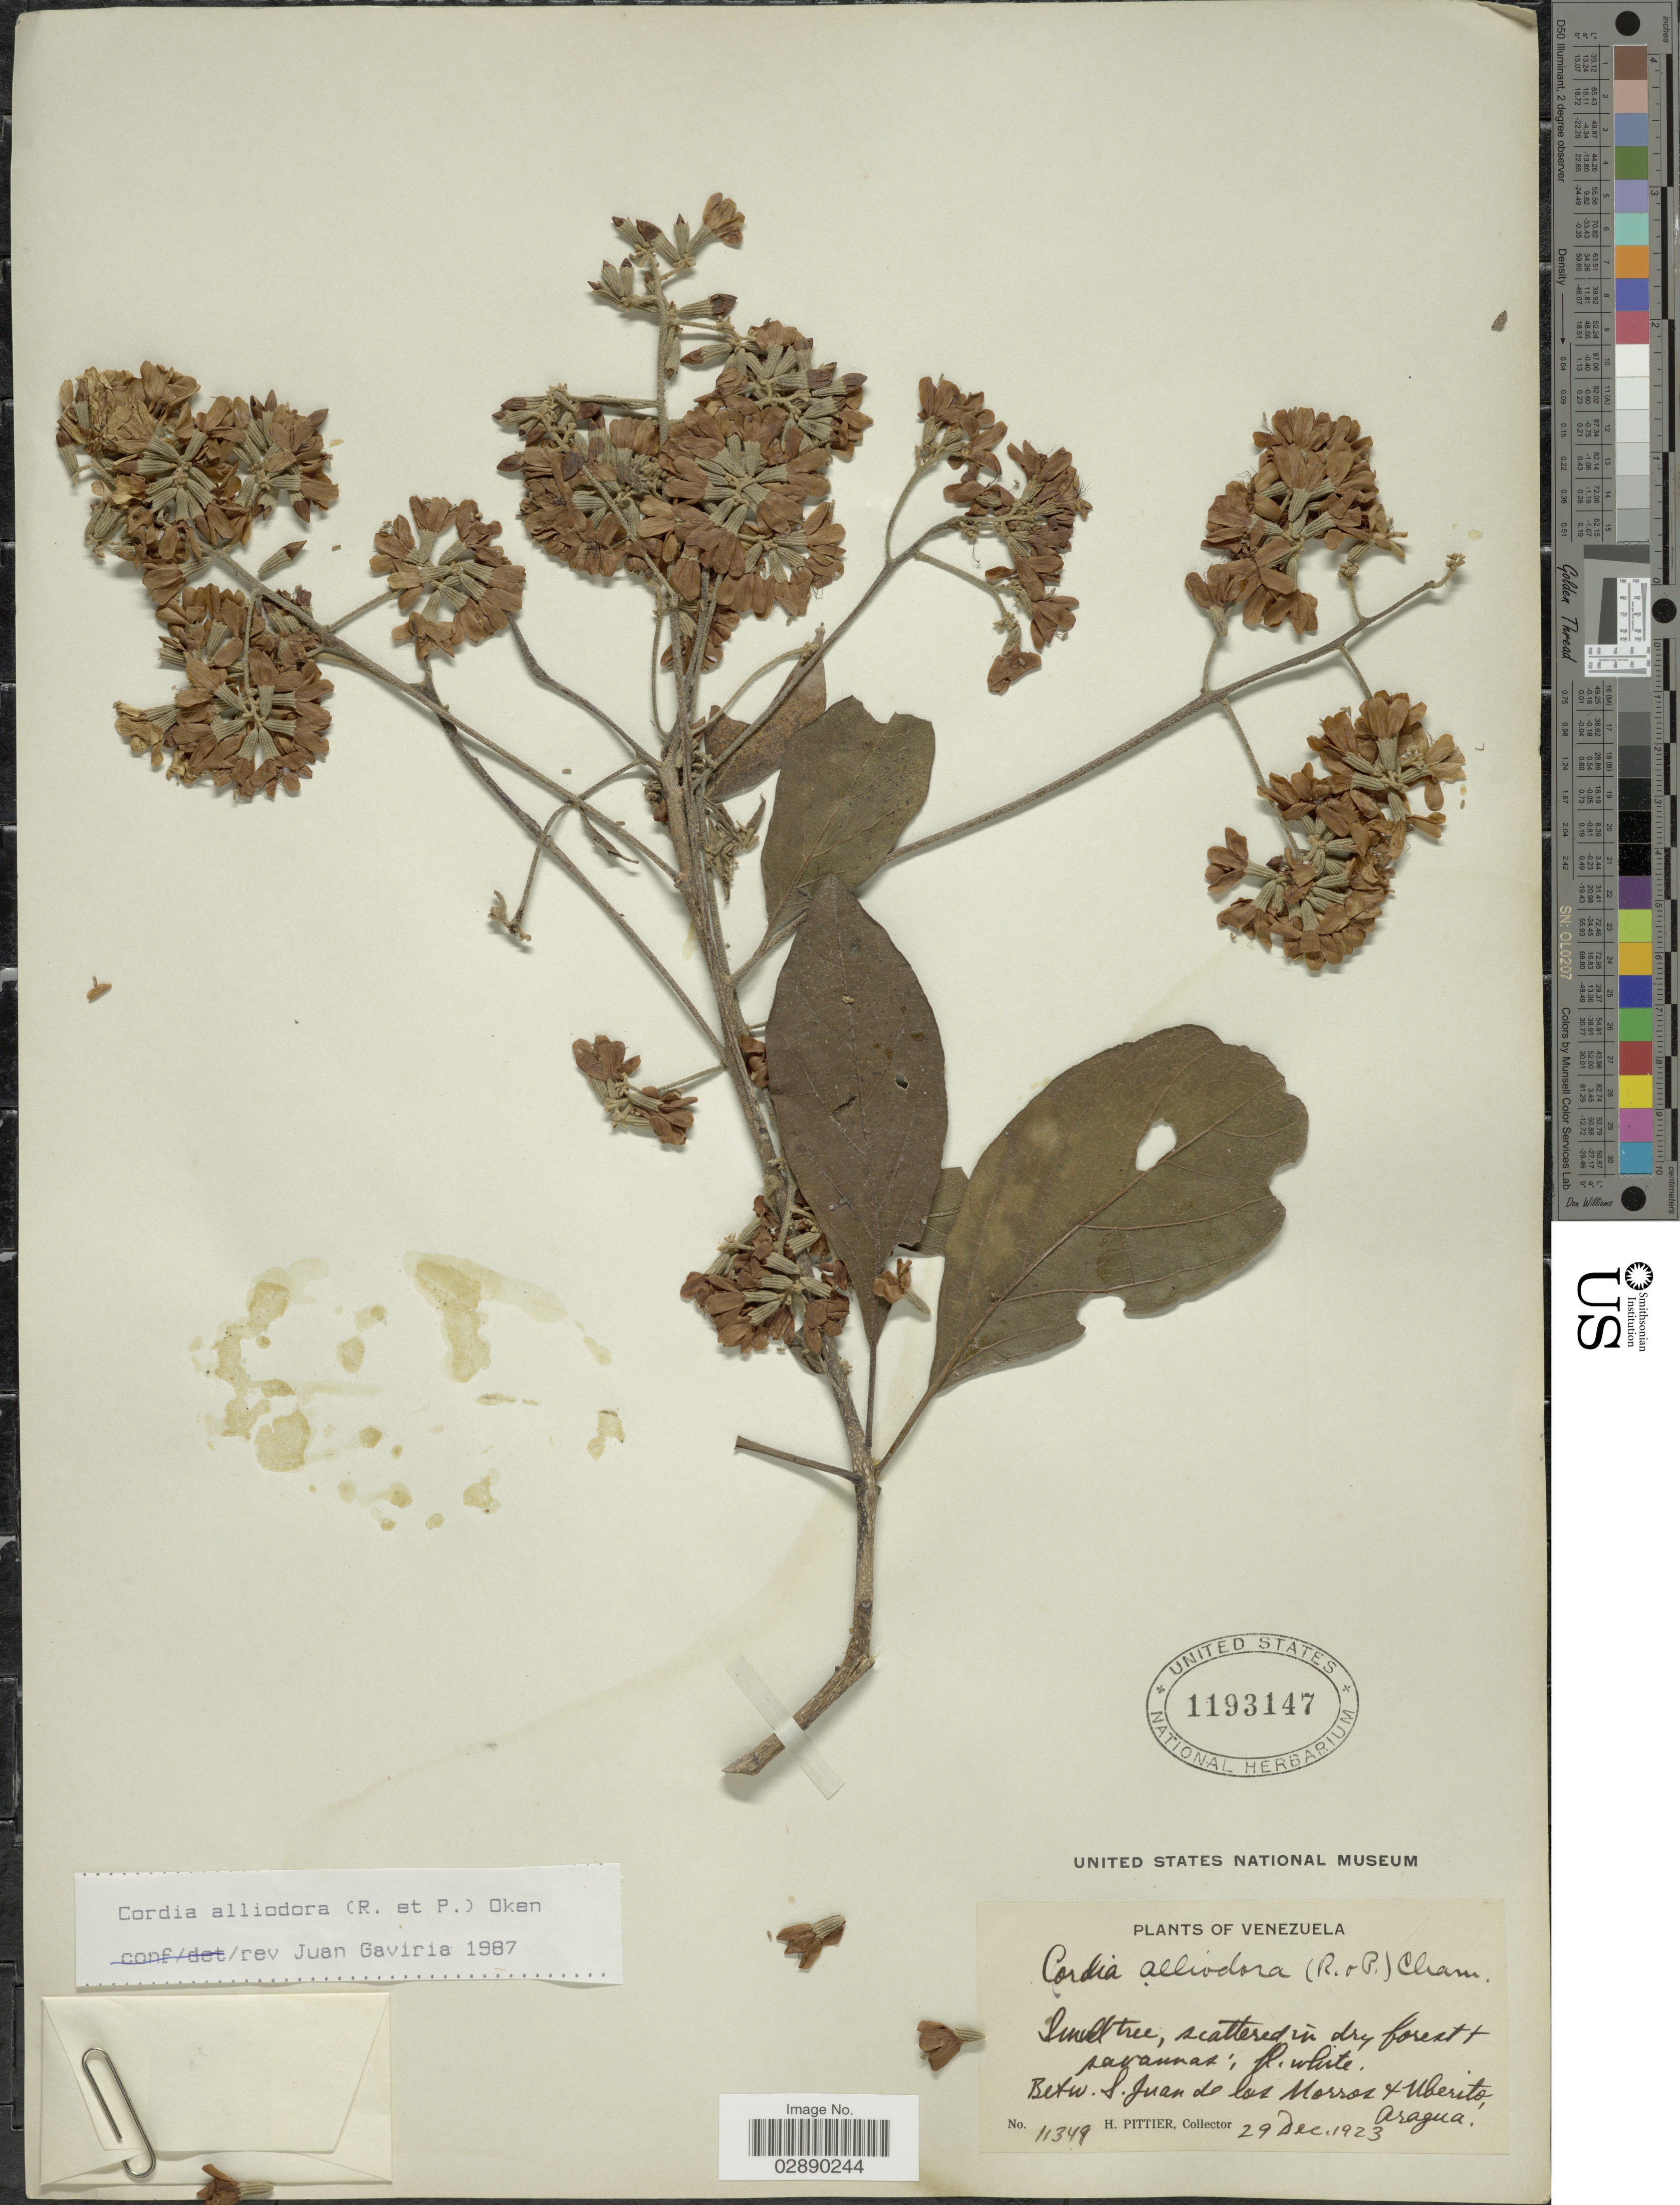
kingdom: Plantae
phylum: Tracheophyta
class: Magnoliopsida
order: Boraginales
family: Cordiaceae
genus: Cordia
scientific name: Cordia alliodora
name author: (Ruiz & Pav.) Oken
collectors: H. F. Pittier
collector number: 11349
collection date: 1923-12-29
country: Venezuela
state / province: Aragua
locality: Betw. S. Juan de los Morros + Uberito.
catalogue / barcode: US 1193147